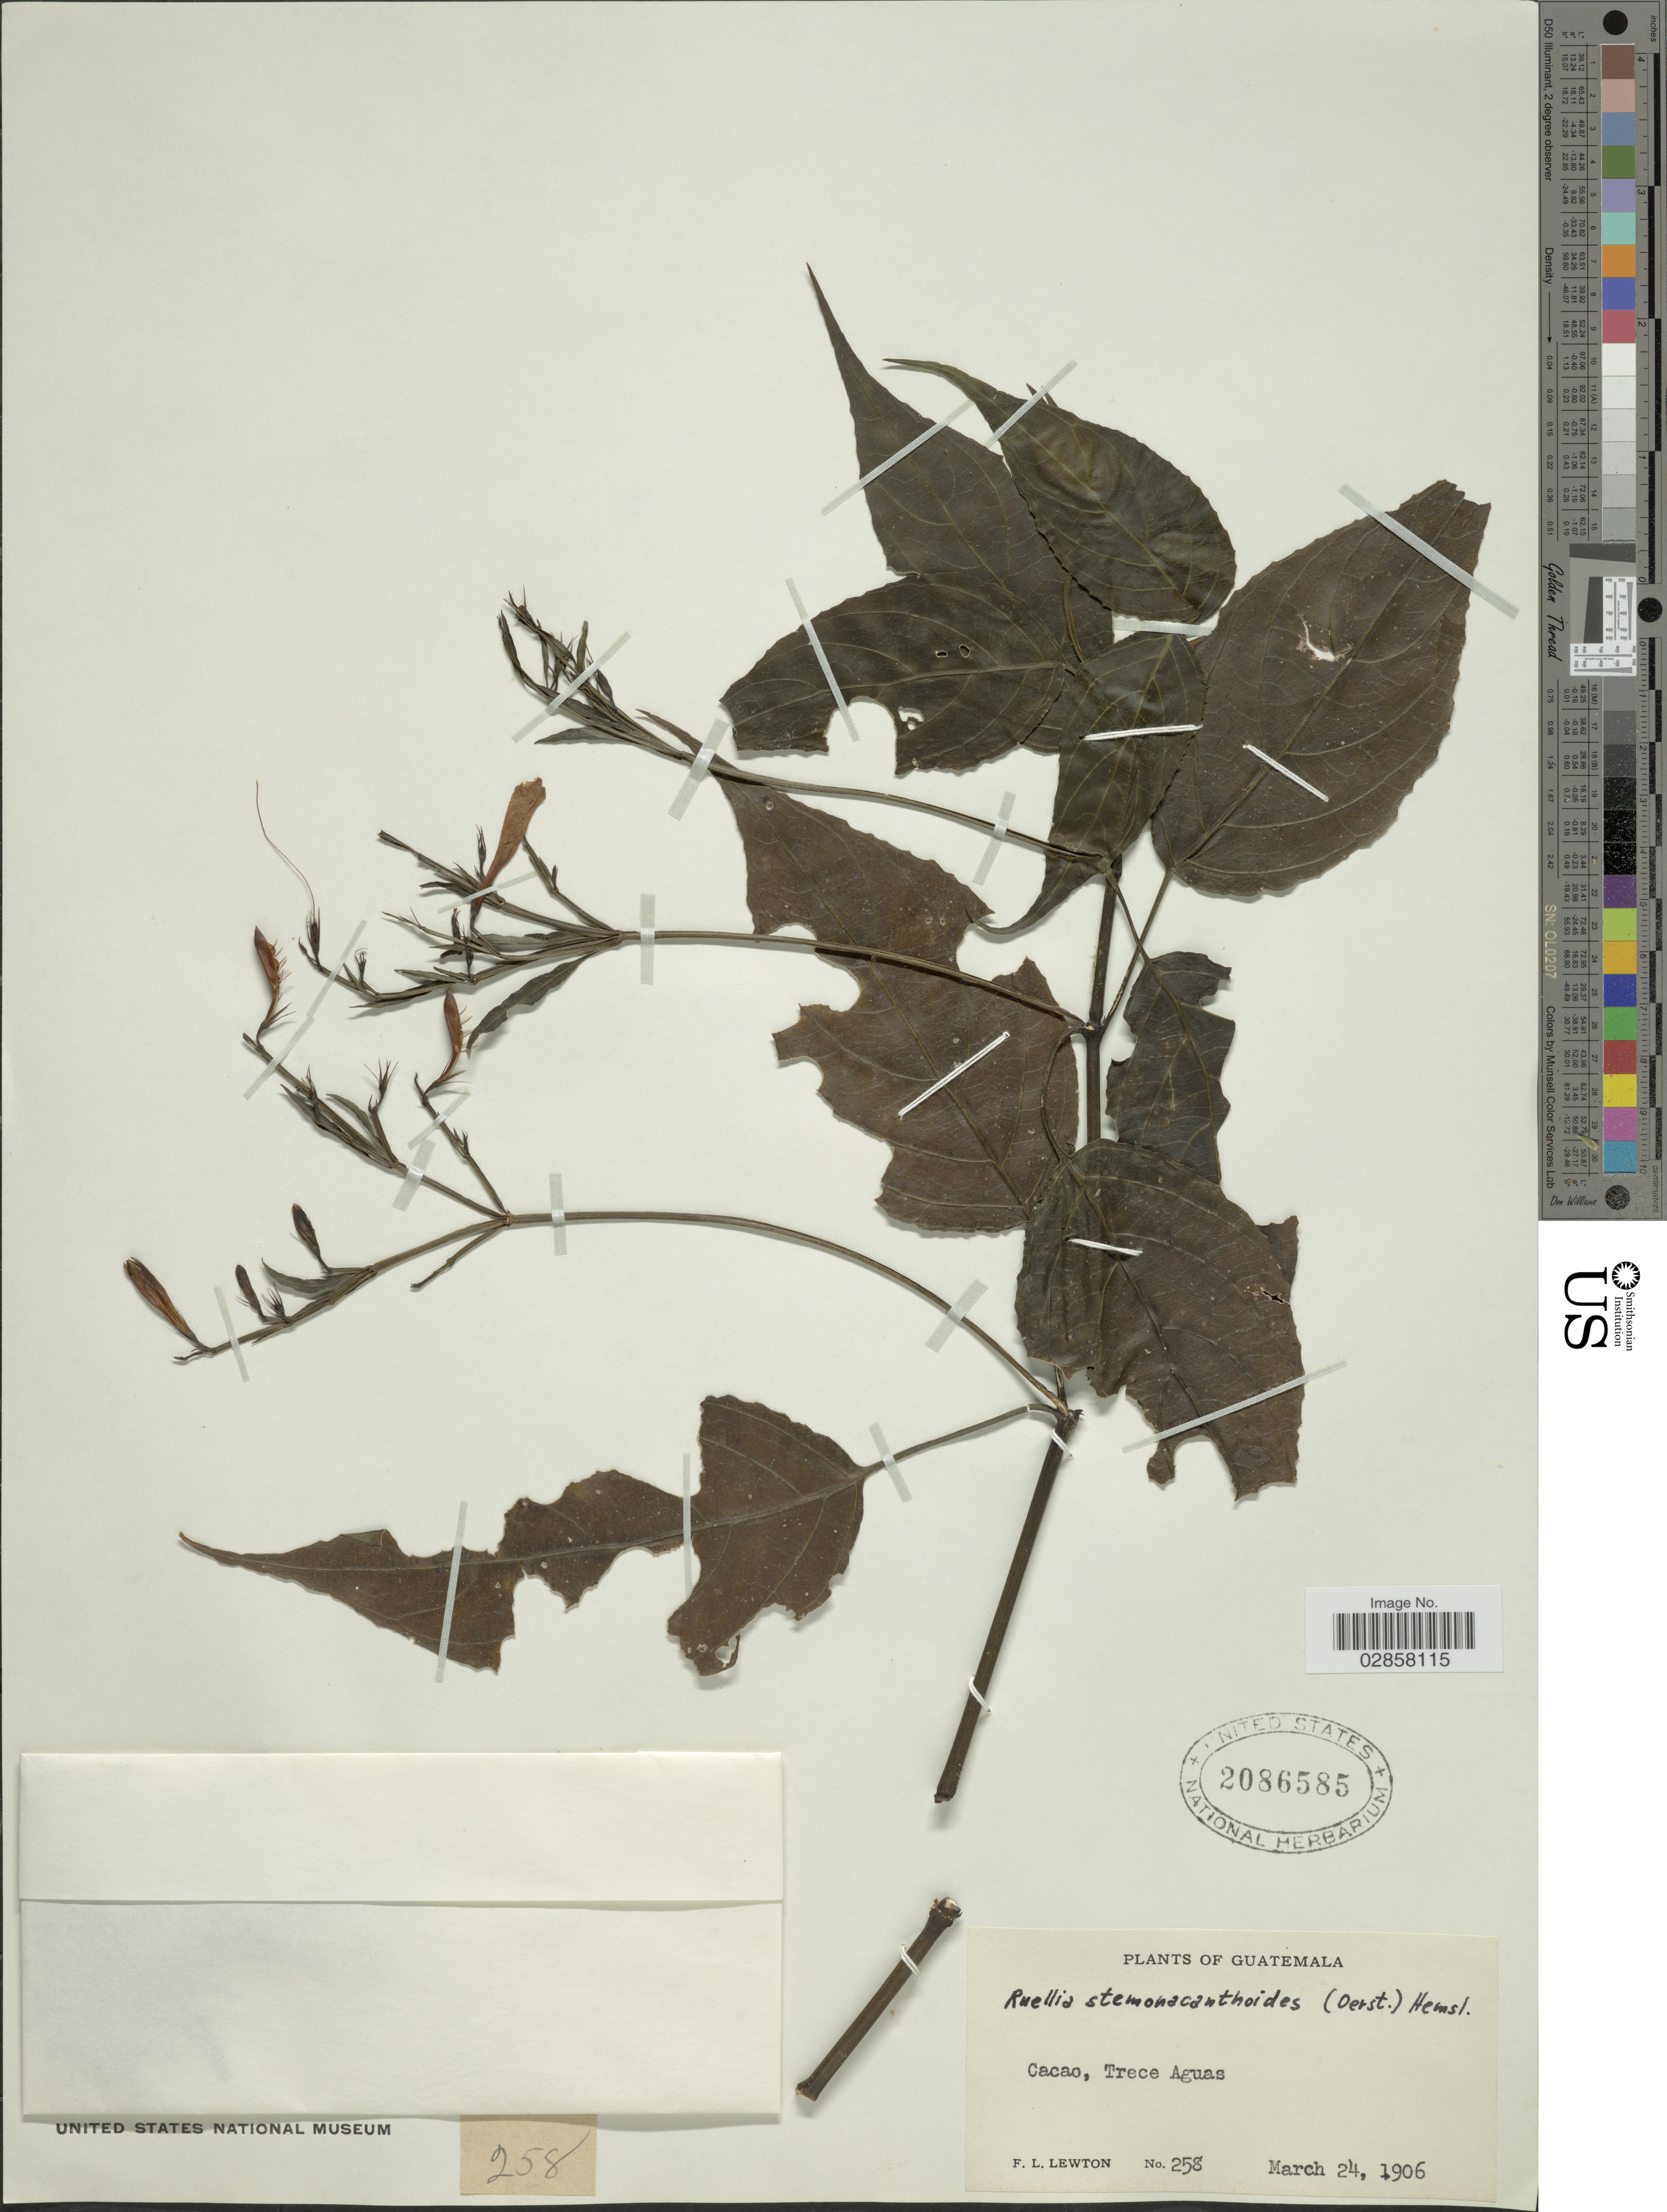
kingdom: Plantae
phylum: Tracheophyta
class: Magnoliopsida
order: Lamiales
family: Acanthaceae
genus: Ruellia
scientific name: Ruellia stemonacanthoides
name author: (Oerst.) Hemsl.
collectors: F. L. Lewton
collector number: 258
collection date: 1906-03-24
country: Guatemala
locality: Cacao, Trece Aguas.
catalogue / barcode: US 2086585